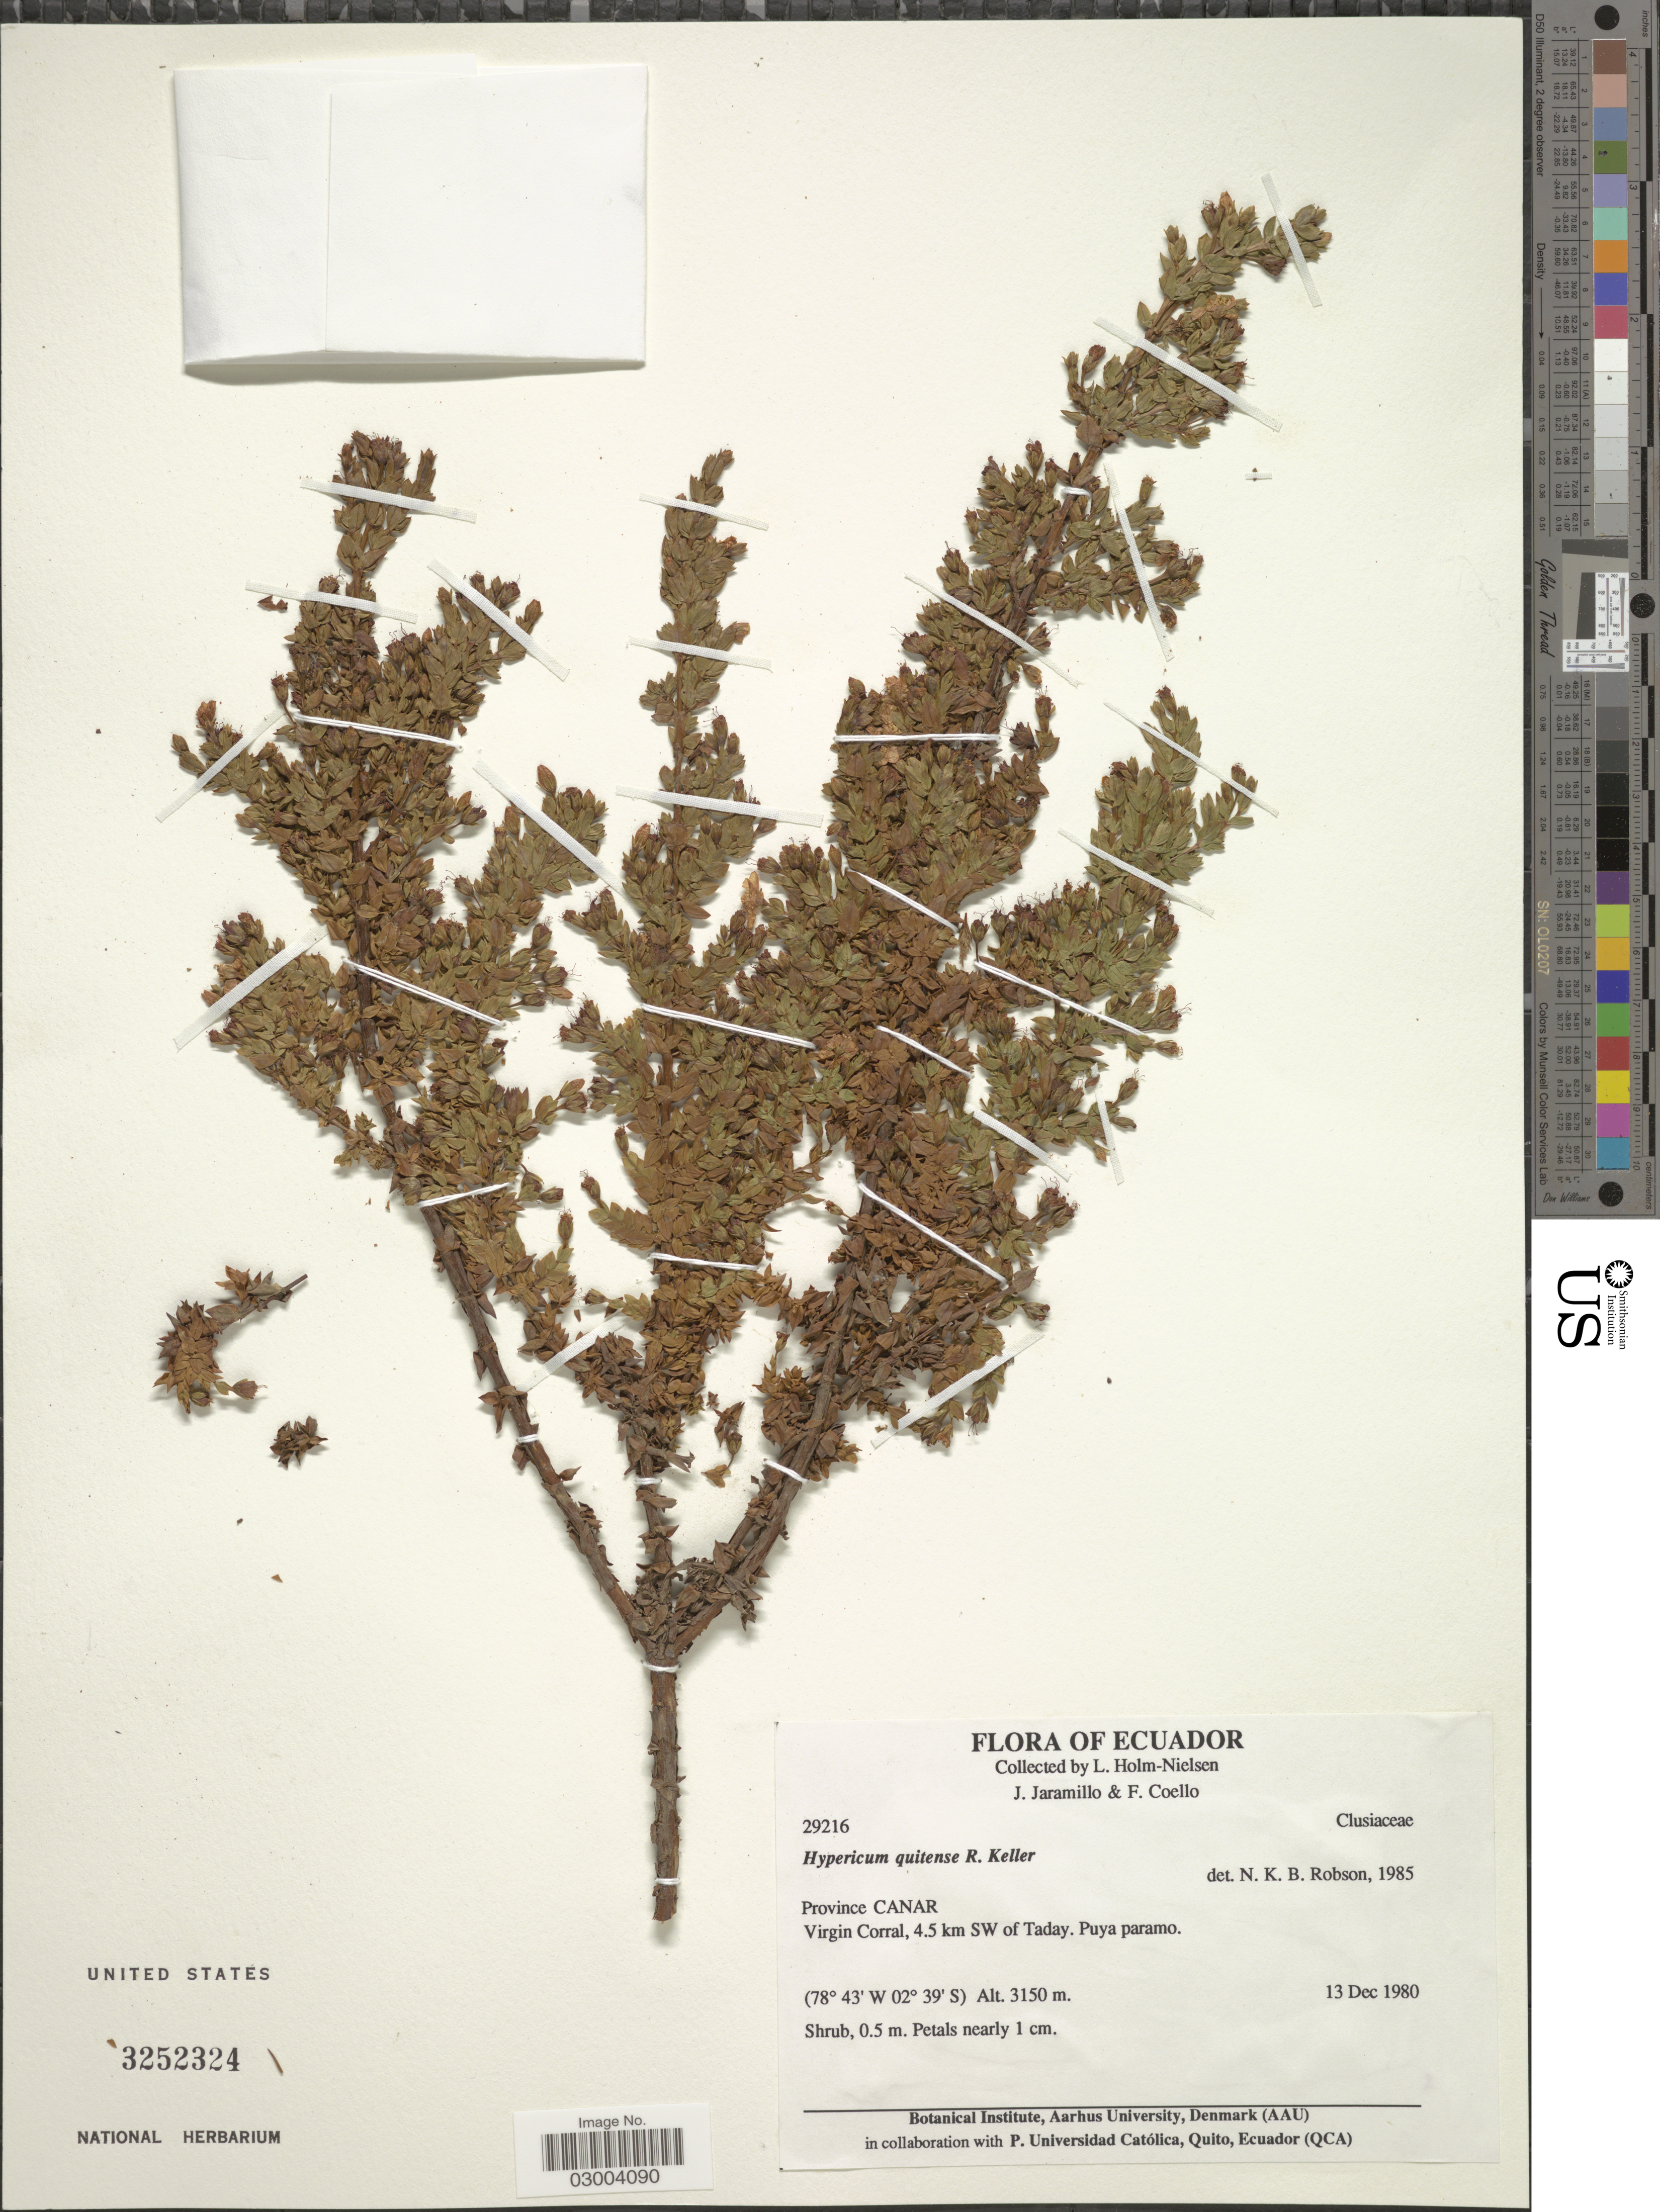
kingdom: Plantae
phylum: Tracheophyta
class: Magnoliopsida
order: Malpighiales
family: Hypericaceae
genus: Hypericum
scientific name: Hypericum quitense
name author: R. Keller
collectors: L. Holm-Nielsen, J. Jaramillo & F. Coello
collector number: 29216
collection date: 1980-12-13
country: Ecuador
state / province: Cañar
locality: Virgin Corral, 4.5 km SW of Taday.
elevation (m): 3150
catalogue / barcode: US 3252324